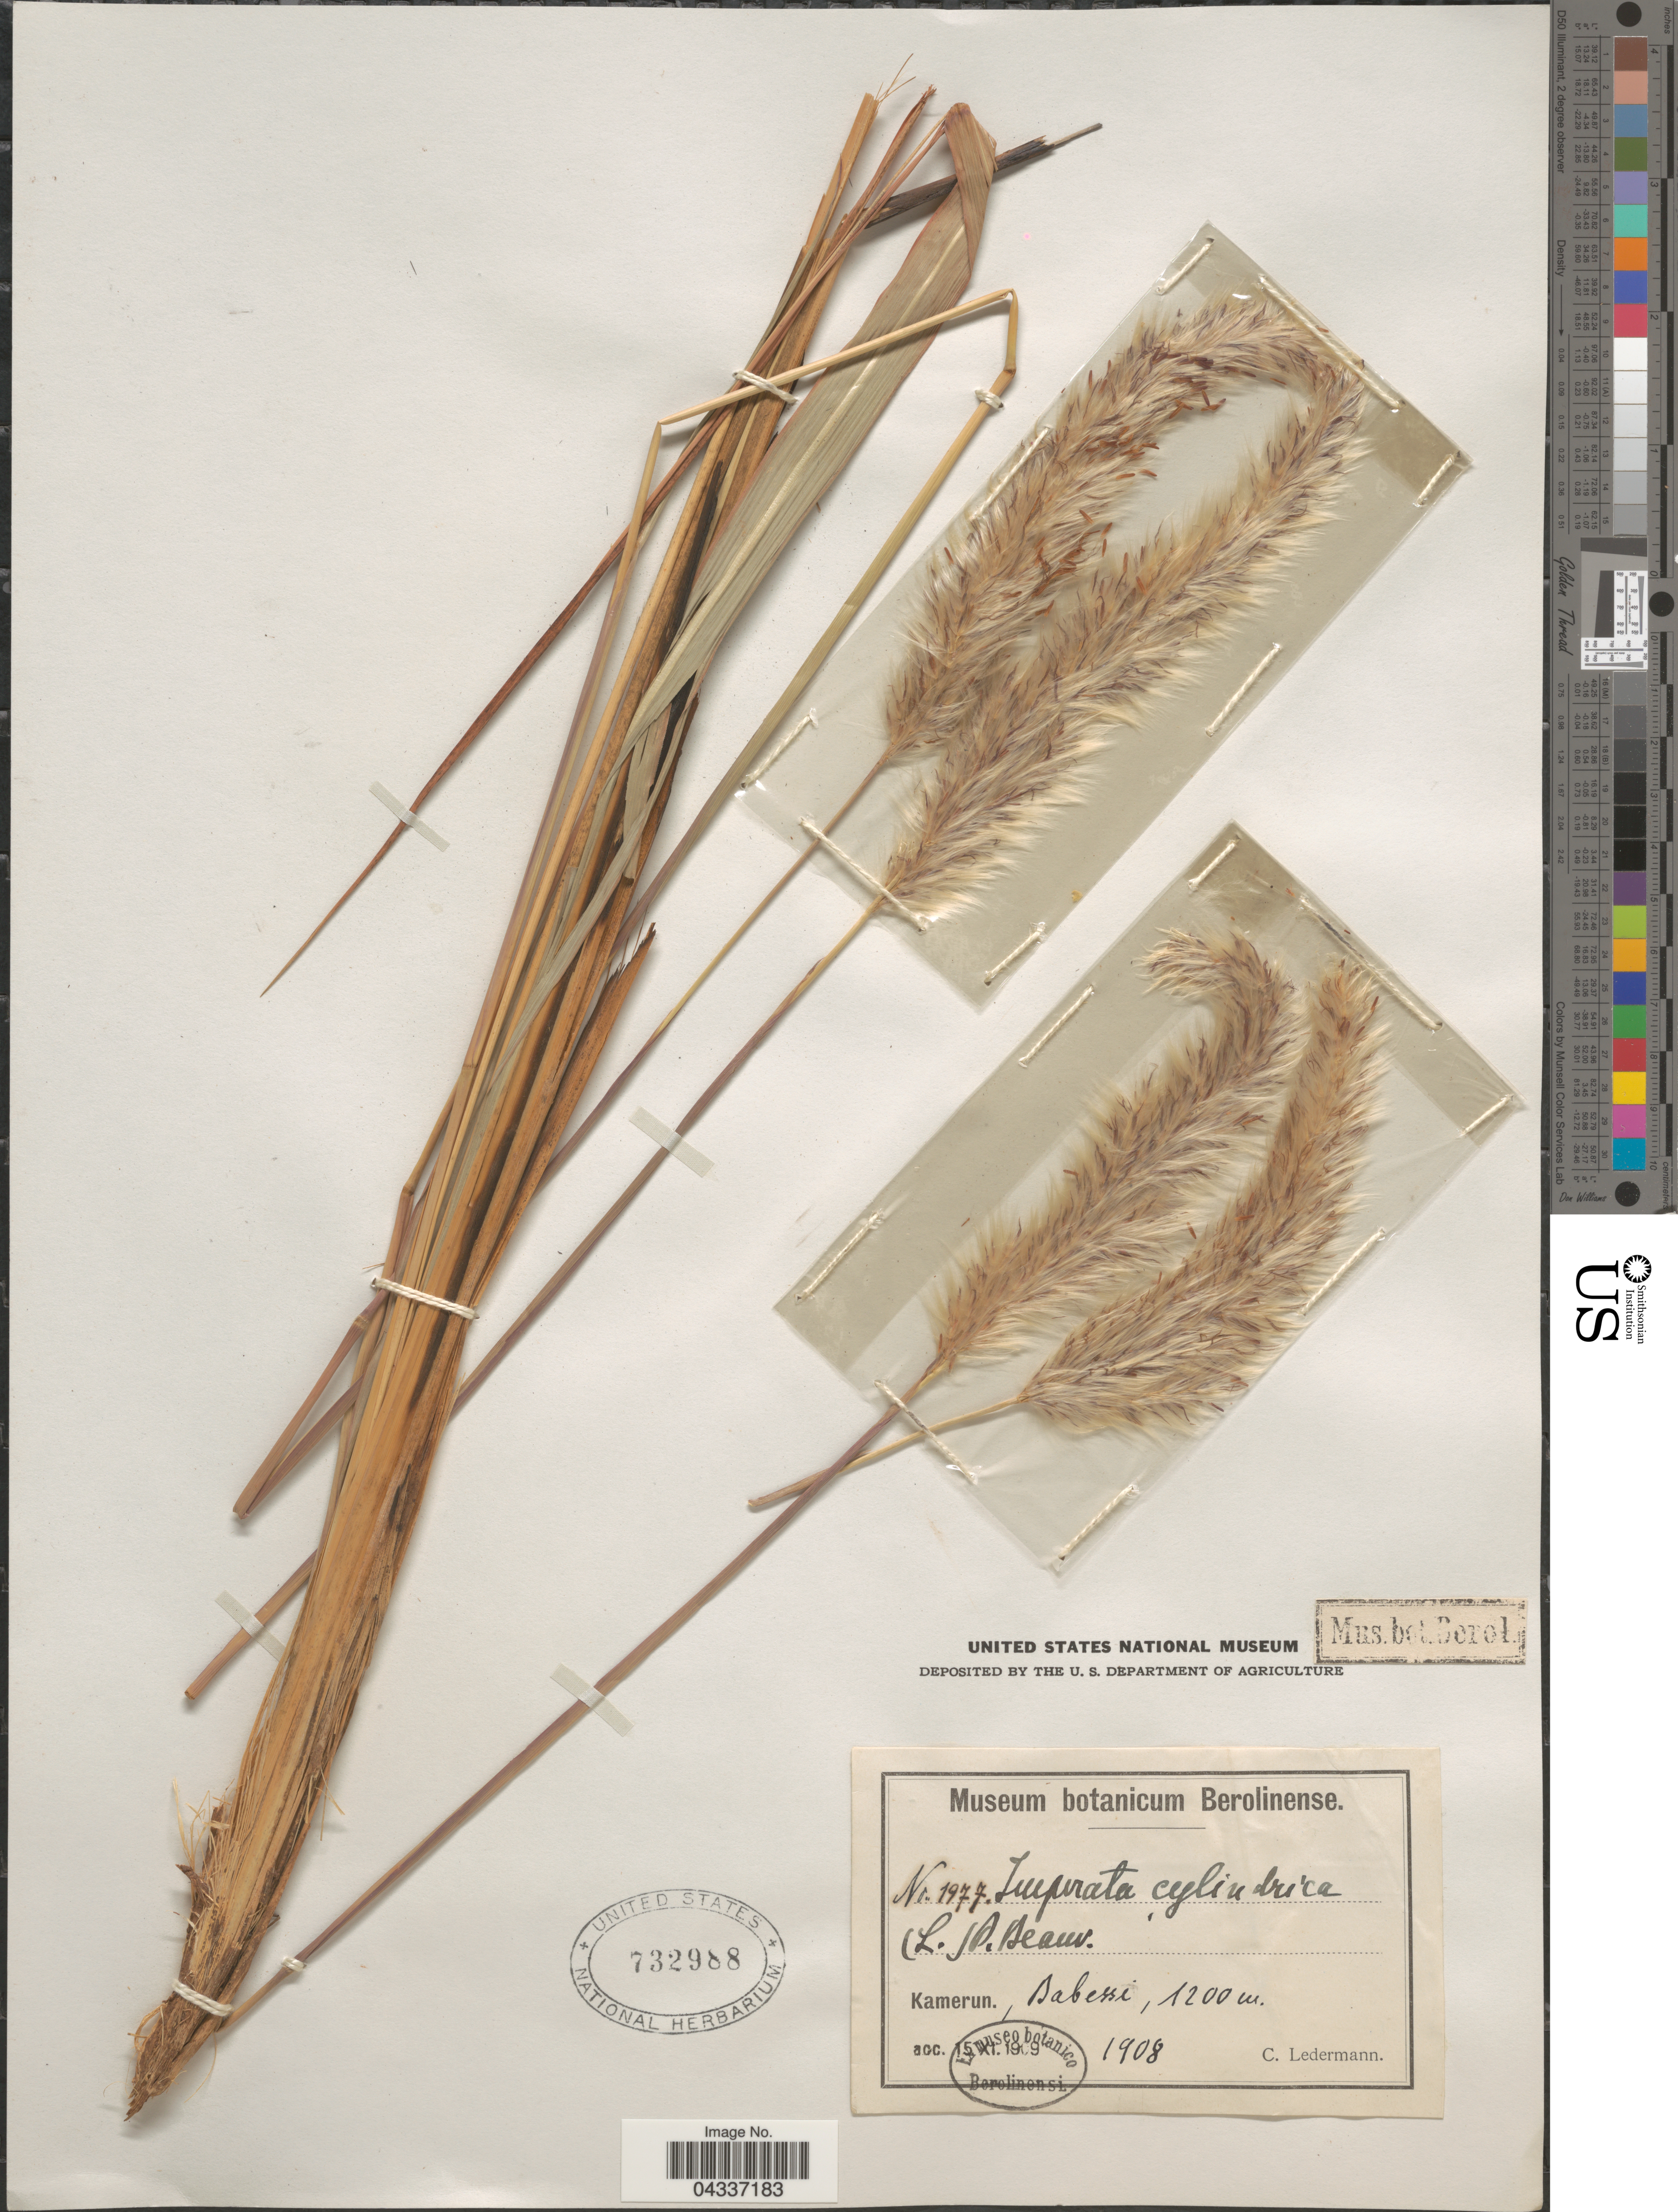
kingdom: Plantae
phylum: Tracheophyta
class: Liliopsida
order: Poales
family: Poaceae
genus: Imperata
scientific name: Imperata cylindrica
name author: (L.) P. Beauv.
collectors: C. Ledermann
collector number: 1977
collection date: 1908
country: Cameroon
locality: Kamerun. Babessi.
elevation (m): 1200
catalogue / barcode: US 732988